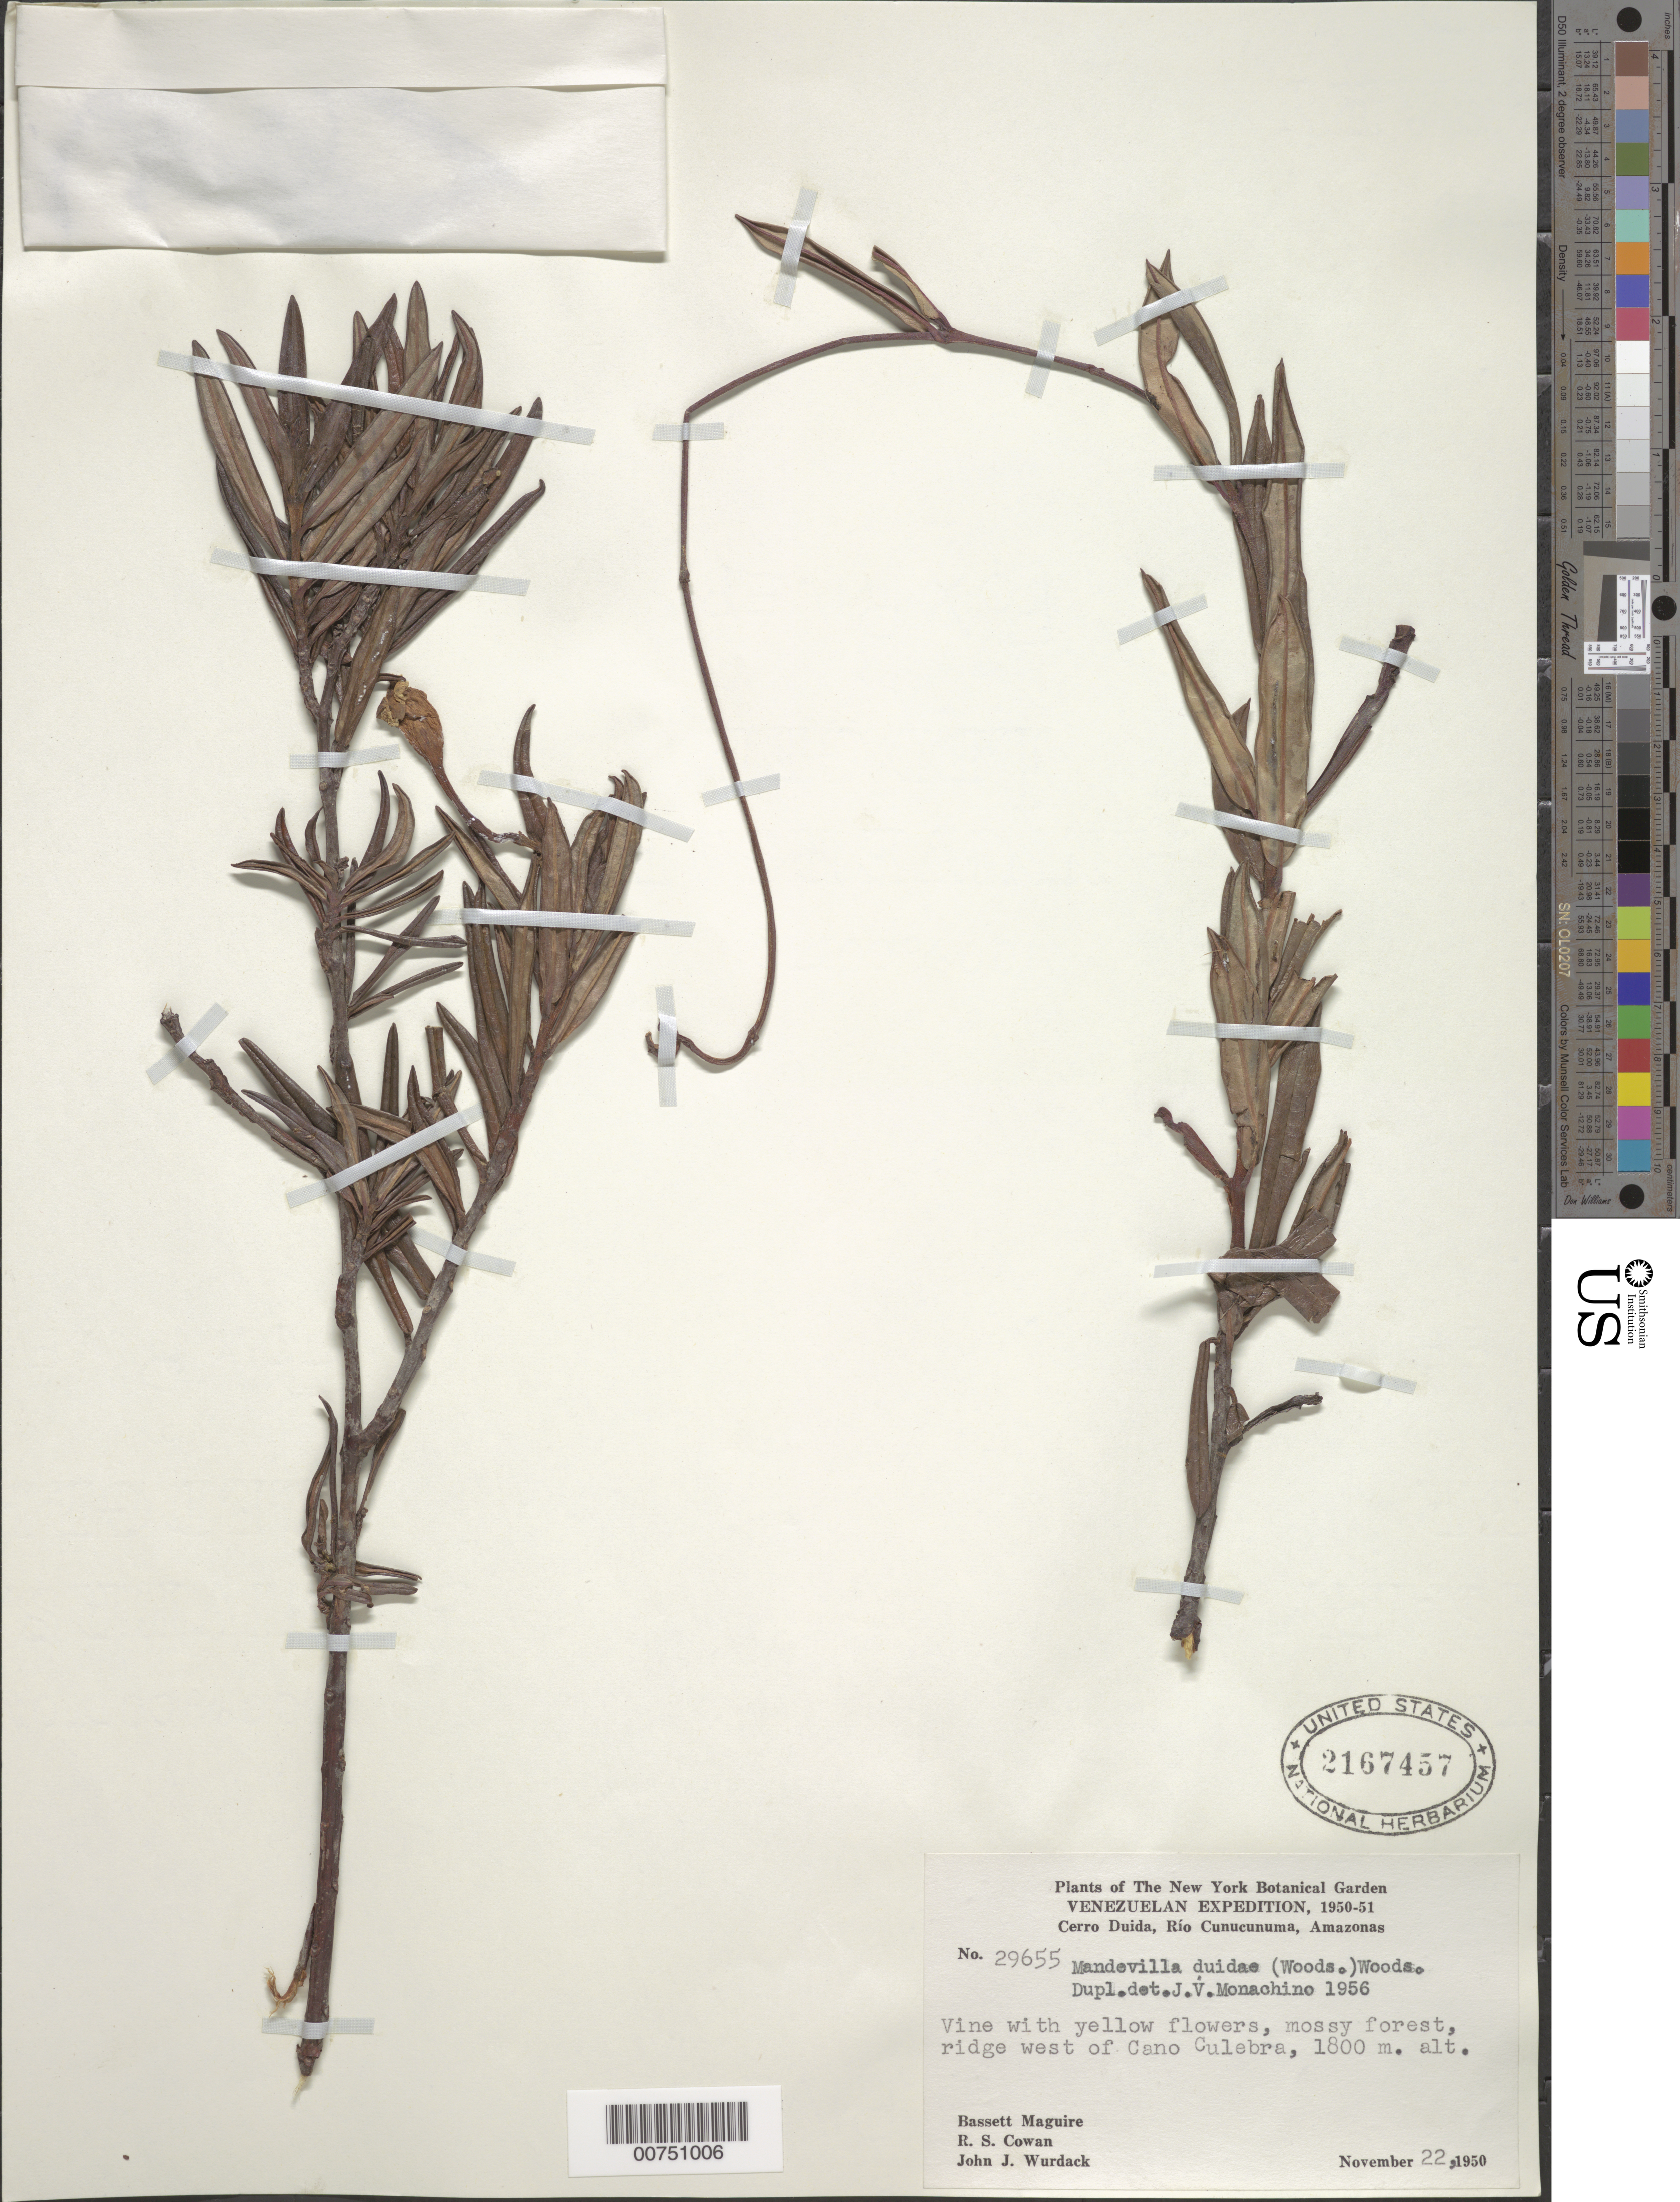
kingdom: Plantae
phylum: Tracheophyta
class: Magnoliopsida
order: Gentianales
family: Apocynaceae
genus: Mandevilla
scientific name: Mandevilla duidae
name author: (Woodson) Woodson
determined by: Monachino, J. V.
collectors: B. Maguire, R. S. Cowan & J. J. Wurdack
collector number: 29655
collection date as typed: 22-Nov-50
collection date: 1950-11-22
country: Venezuela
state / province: Amazonas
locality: Cerro Duida, Río Cunucunuma, west of Caño Culebra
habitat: Ridge west of Caño Culebra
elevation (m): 1800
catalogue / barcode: US 2167457